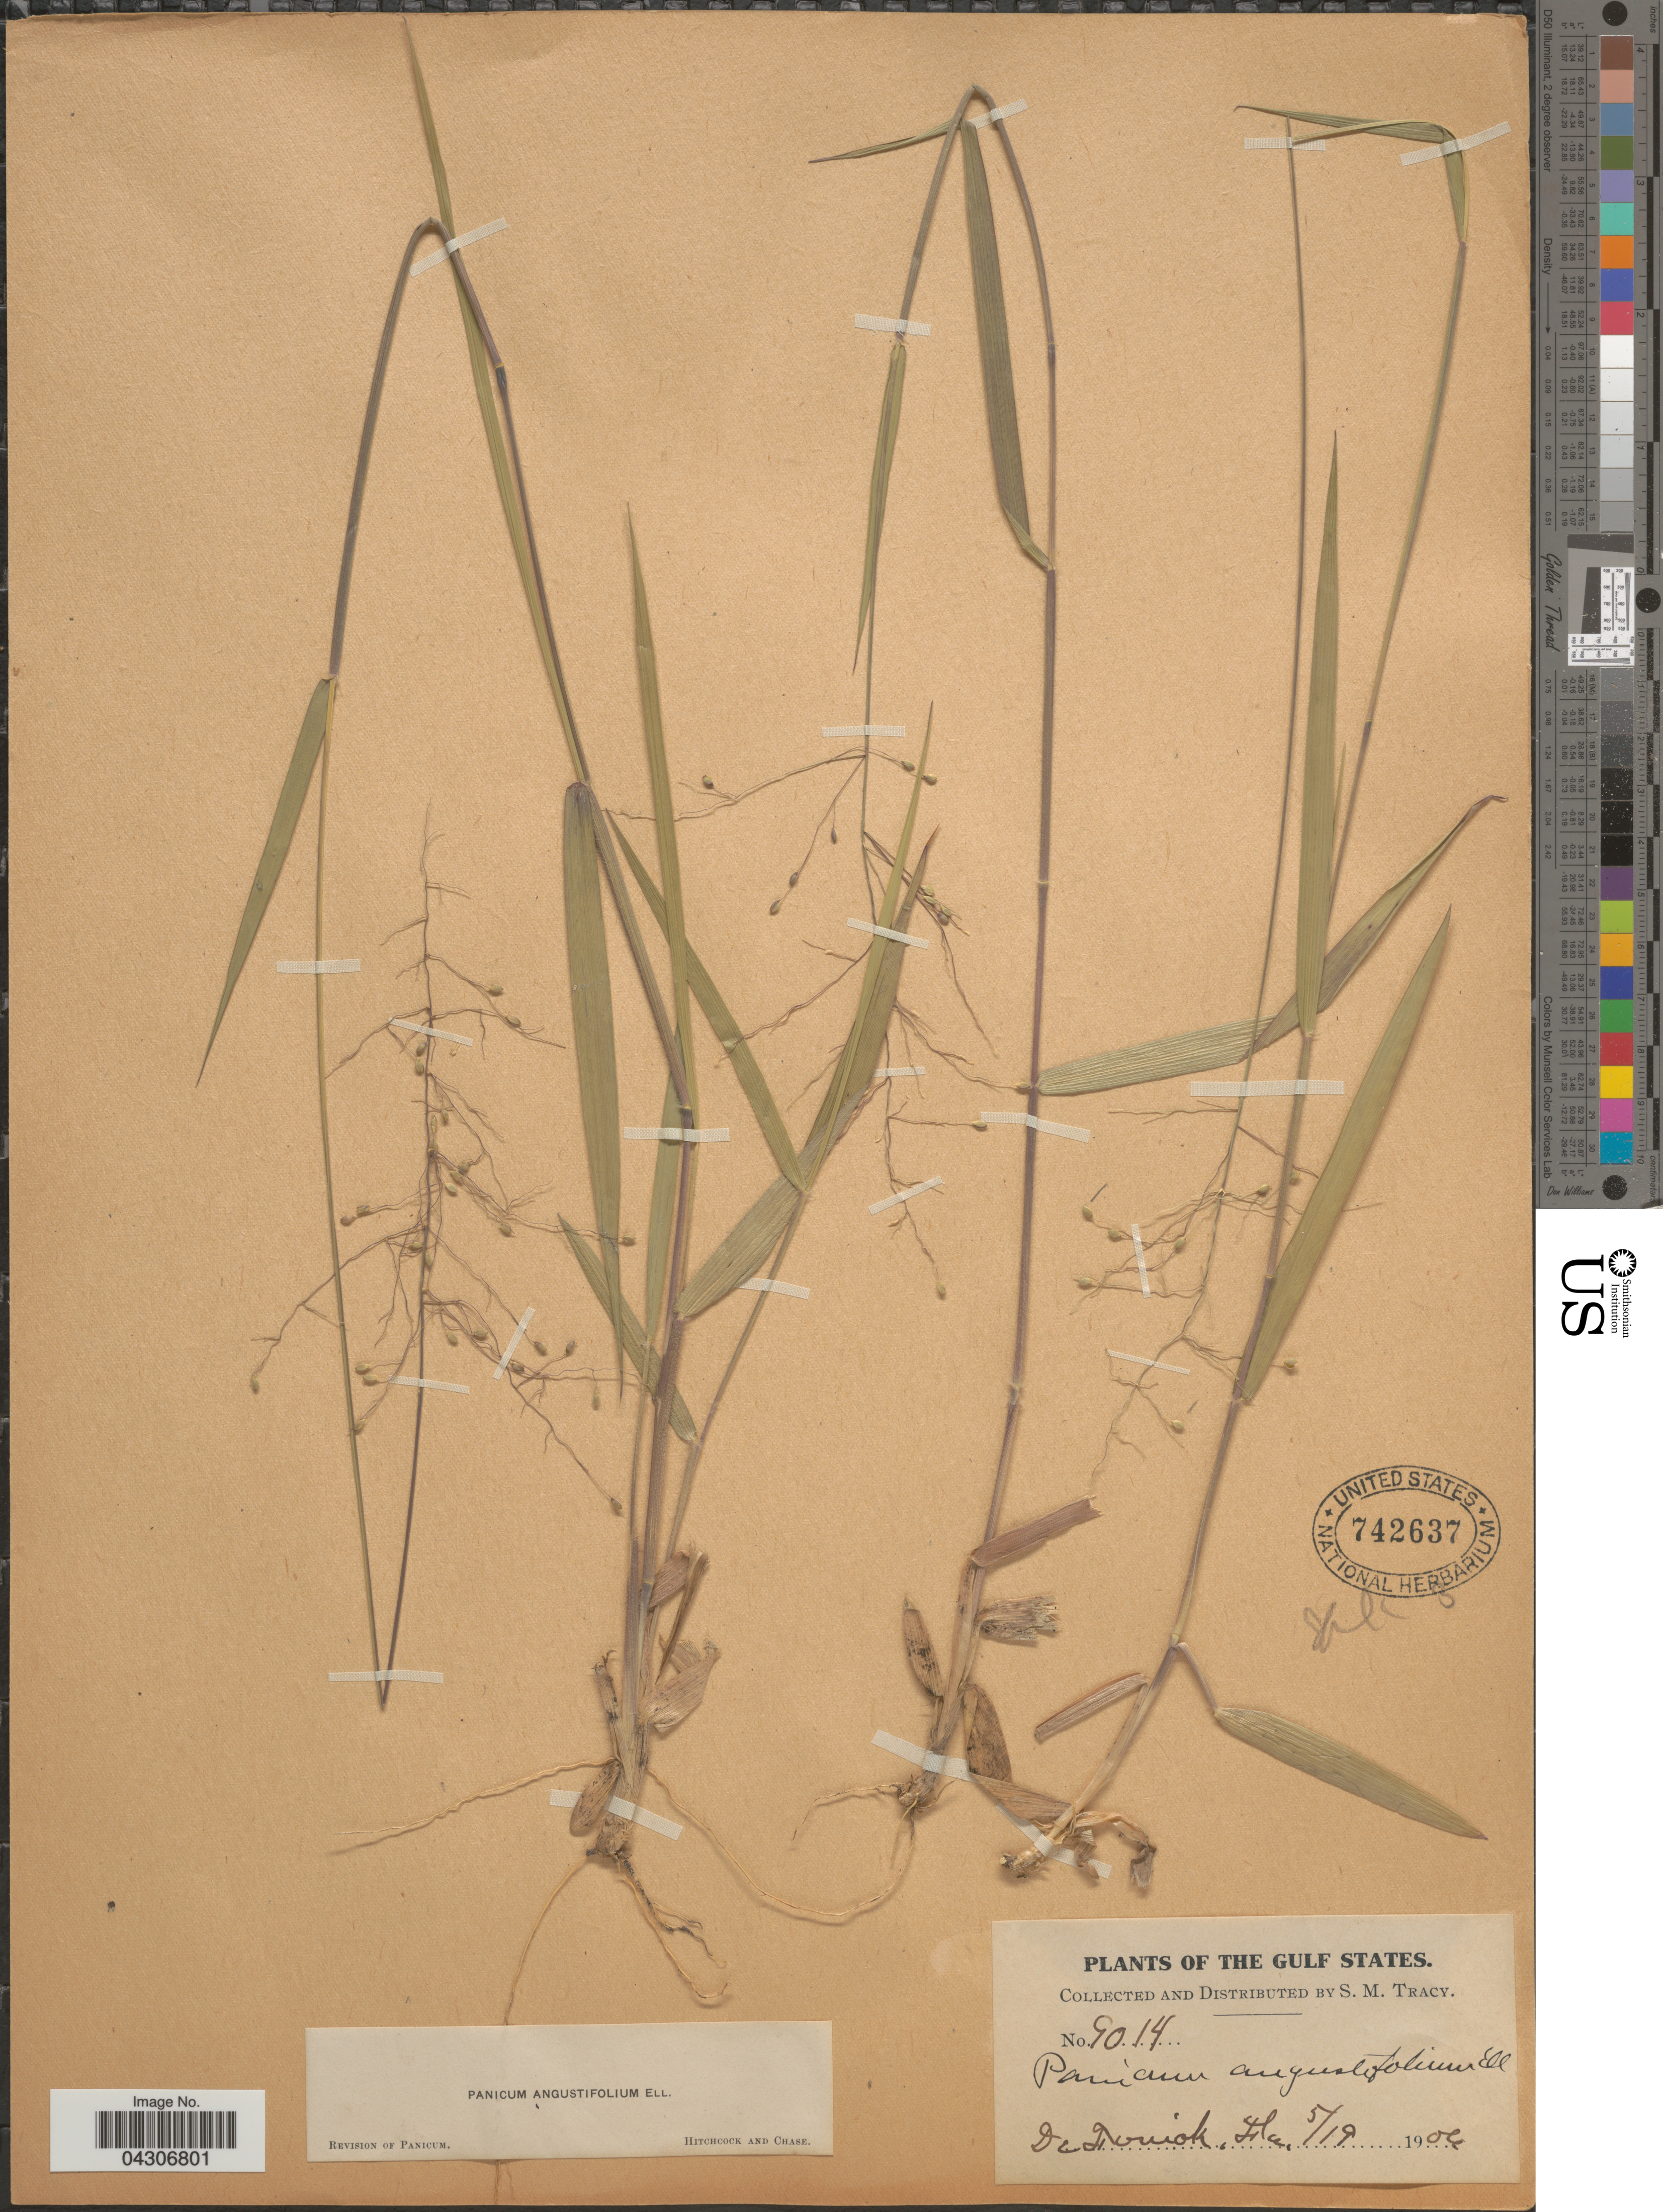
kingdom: Plantae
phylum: Tracheophyta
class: Liliopsida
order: Poales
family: Poaceae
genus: Dichanthelium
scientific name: Dichanthelium aciculare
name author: (Desv. ex Poir.) Gould & C.A. Clark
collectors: S. M. Tracy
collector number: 9014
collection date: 1906-05-19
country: United States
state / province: Florida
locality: The Gulf States. DeFoniak.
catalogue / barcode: US 742637